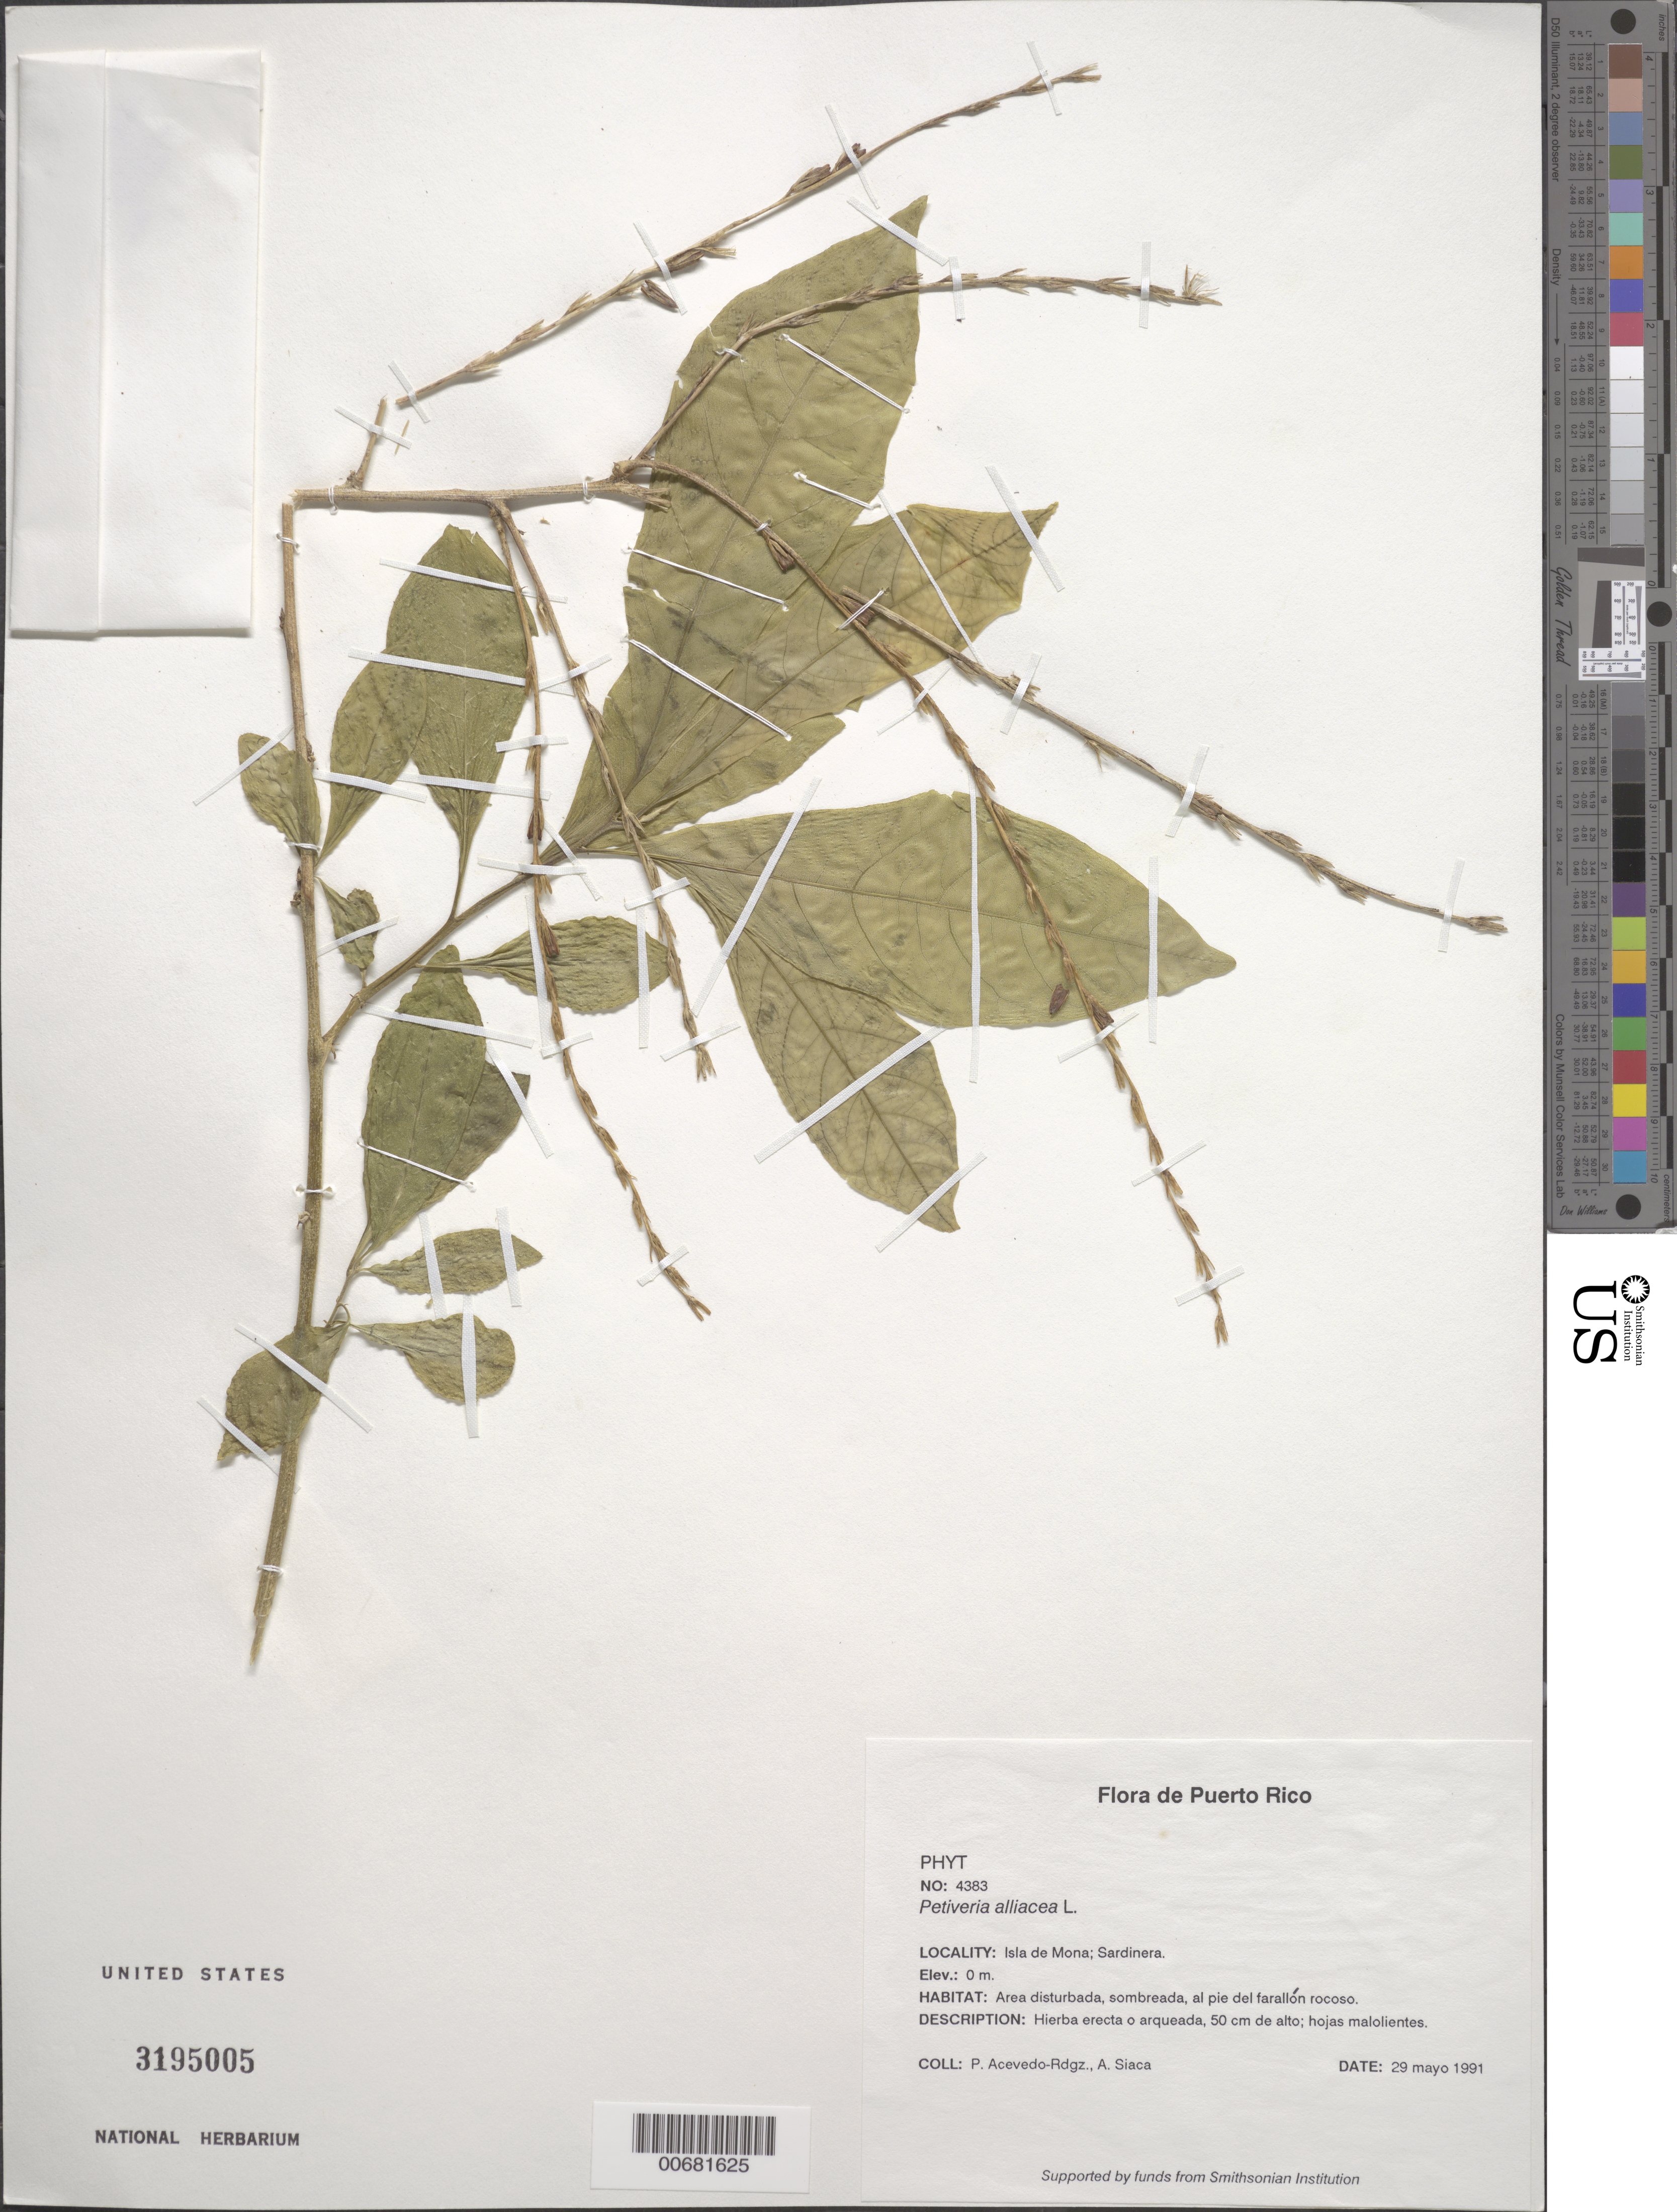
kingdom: Plantae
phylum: Tracheophyta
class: Magnoliopsida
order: Caryophyllales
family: Phytolaccaceae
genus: Petiveria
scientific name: Petiveria alliacea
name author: L.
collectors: P. Acevedo-Rodr. & A. Siaca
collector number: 4383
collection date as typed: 29 May 1991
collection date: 1991-05-29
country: Puerto Rico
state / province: Mayaguëz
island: Mona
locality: Isla de Mona; Sardinera.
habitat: Area disturbada, sombreada, al pie del farallon rocoso.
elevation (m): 0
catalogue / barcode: US 3195005